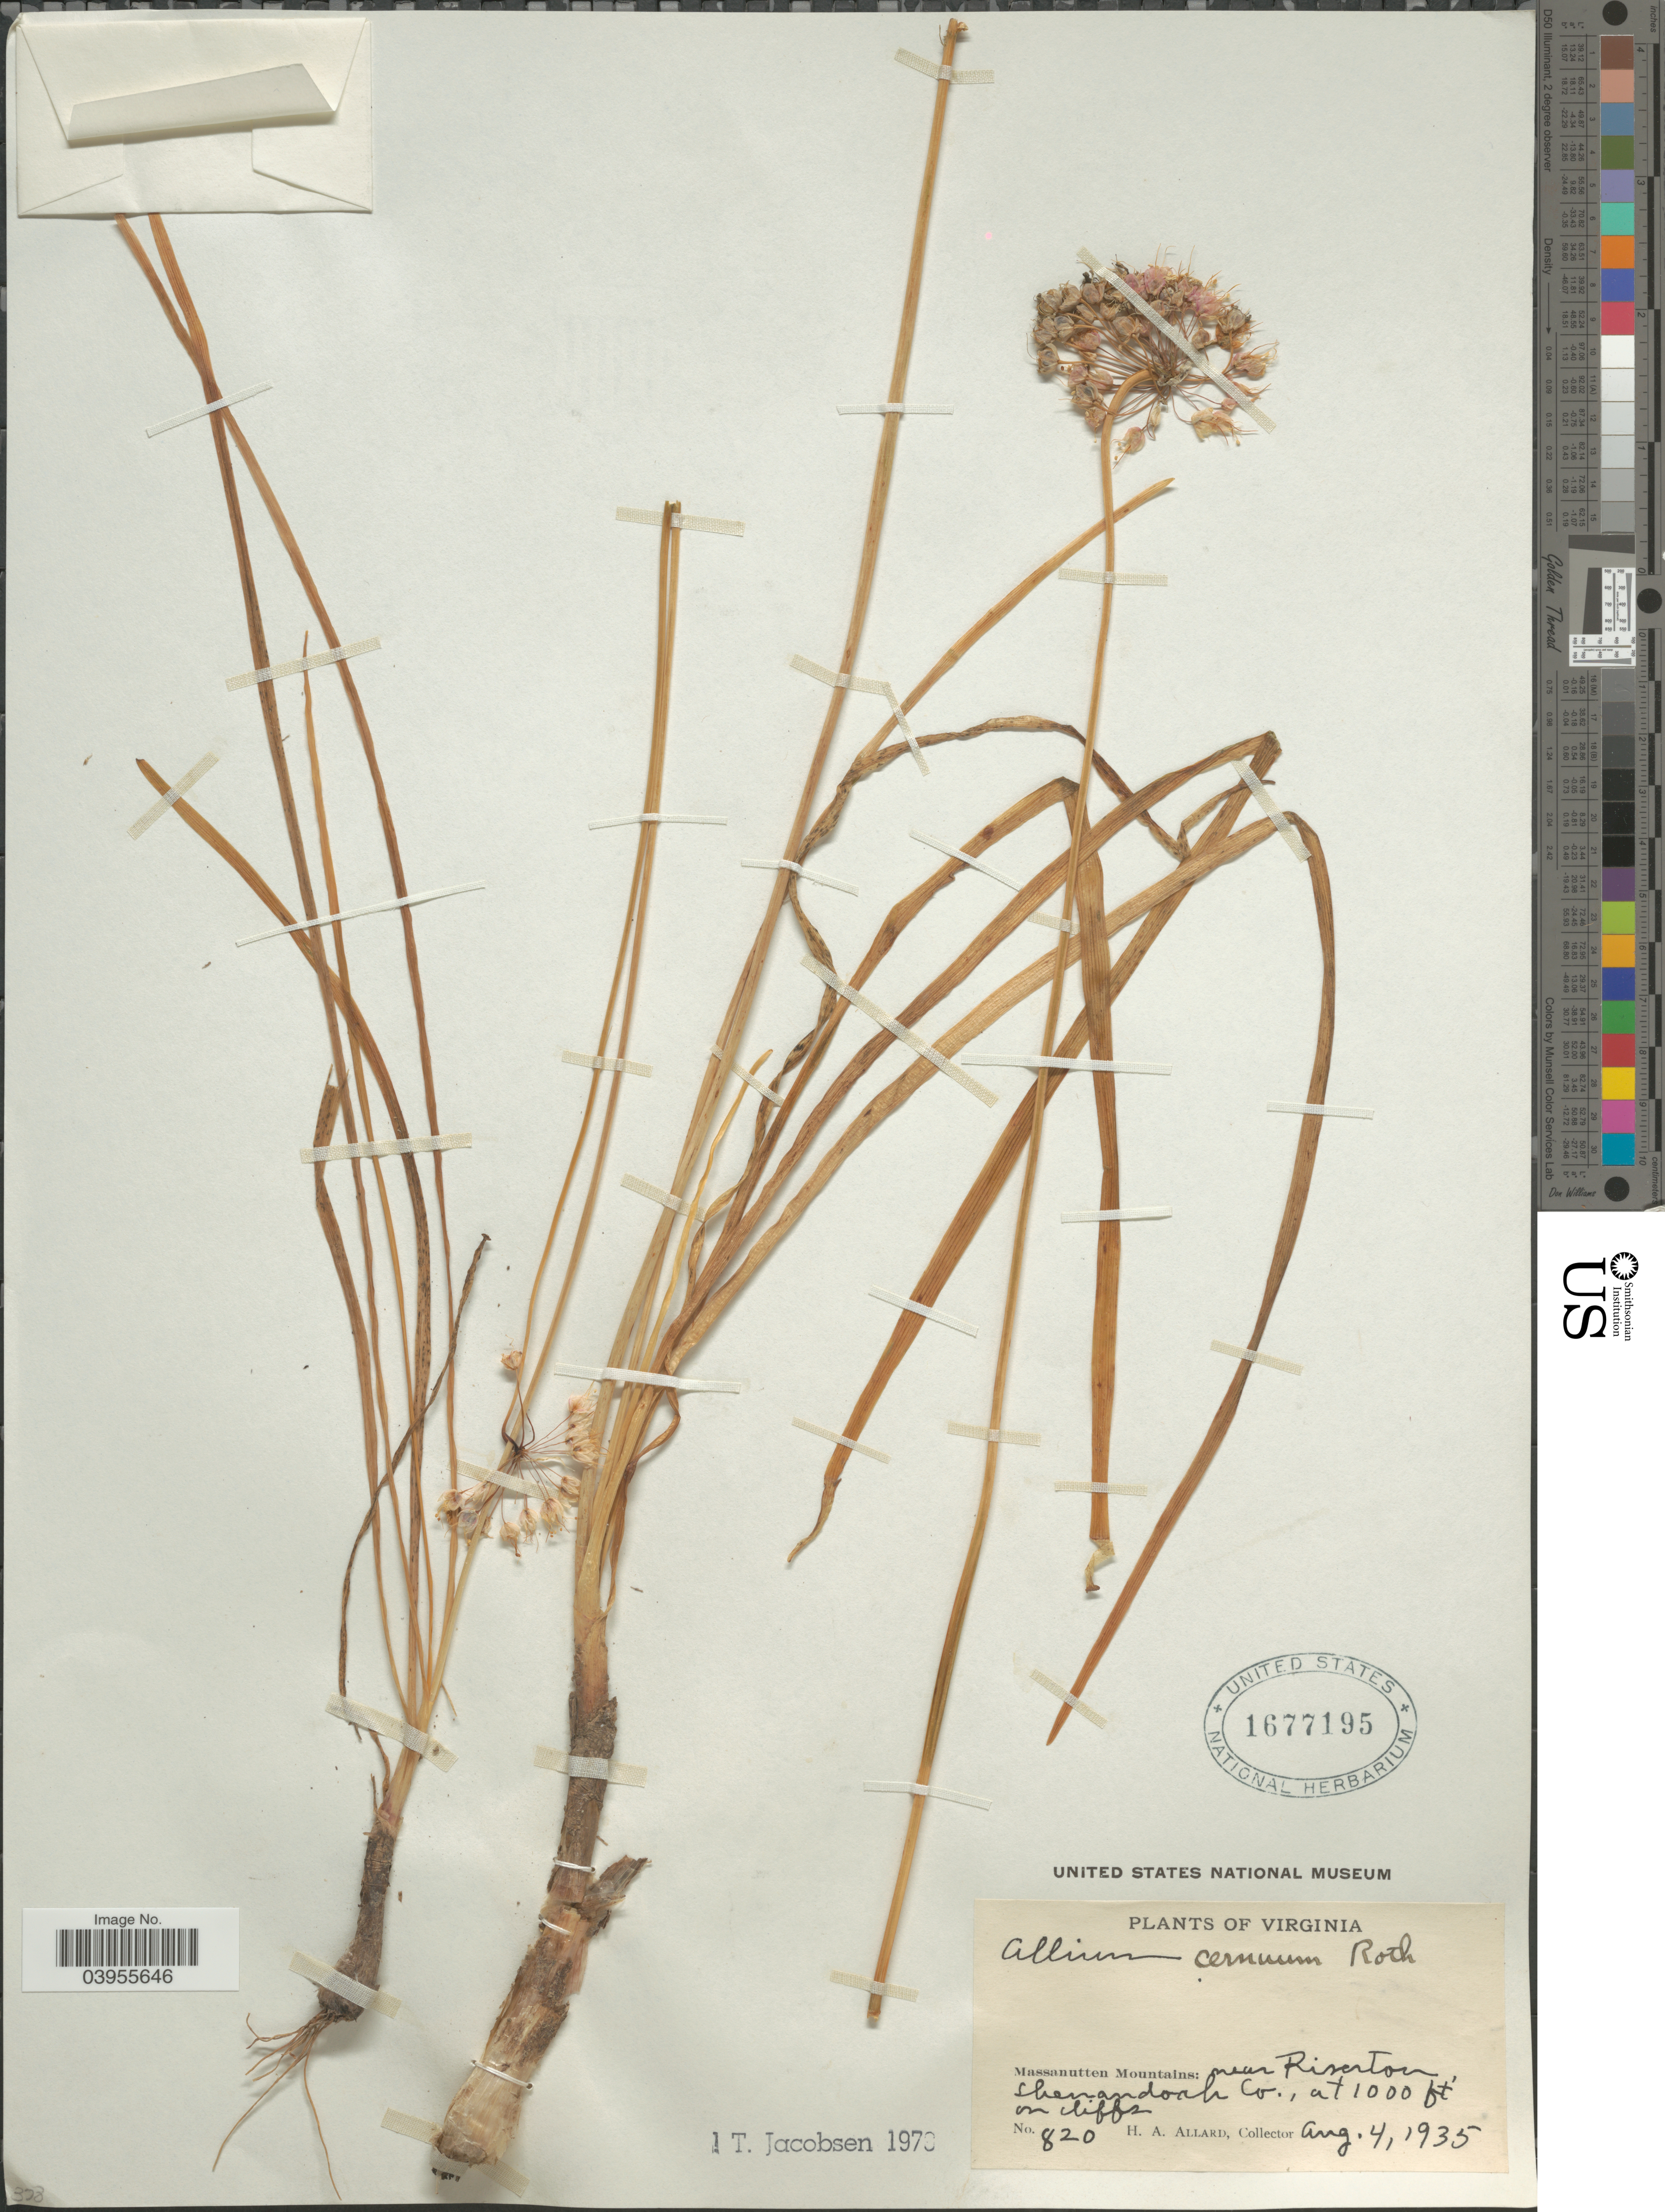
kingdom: Plantae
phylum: Tracheophyta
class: Liliopsida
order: Asparagales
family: Amaryllidaceae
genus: Allium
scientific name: Allium cernuum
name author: Roth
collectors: H. A. Allard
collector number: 820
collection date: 1935-08-04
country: United States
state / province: Virginia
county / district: Shenandoah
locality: Massanutten Mountains: near Riverton, Shenandoah Co.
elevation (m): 305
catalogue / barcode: US 1677195